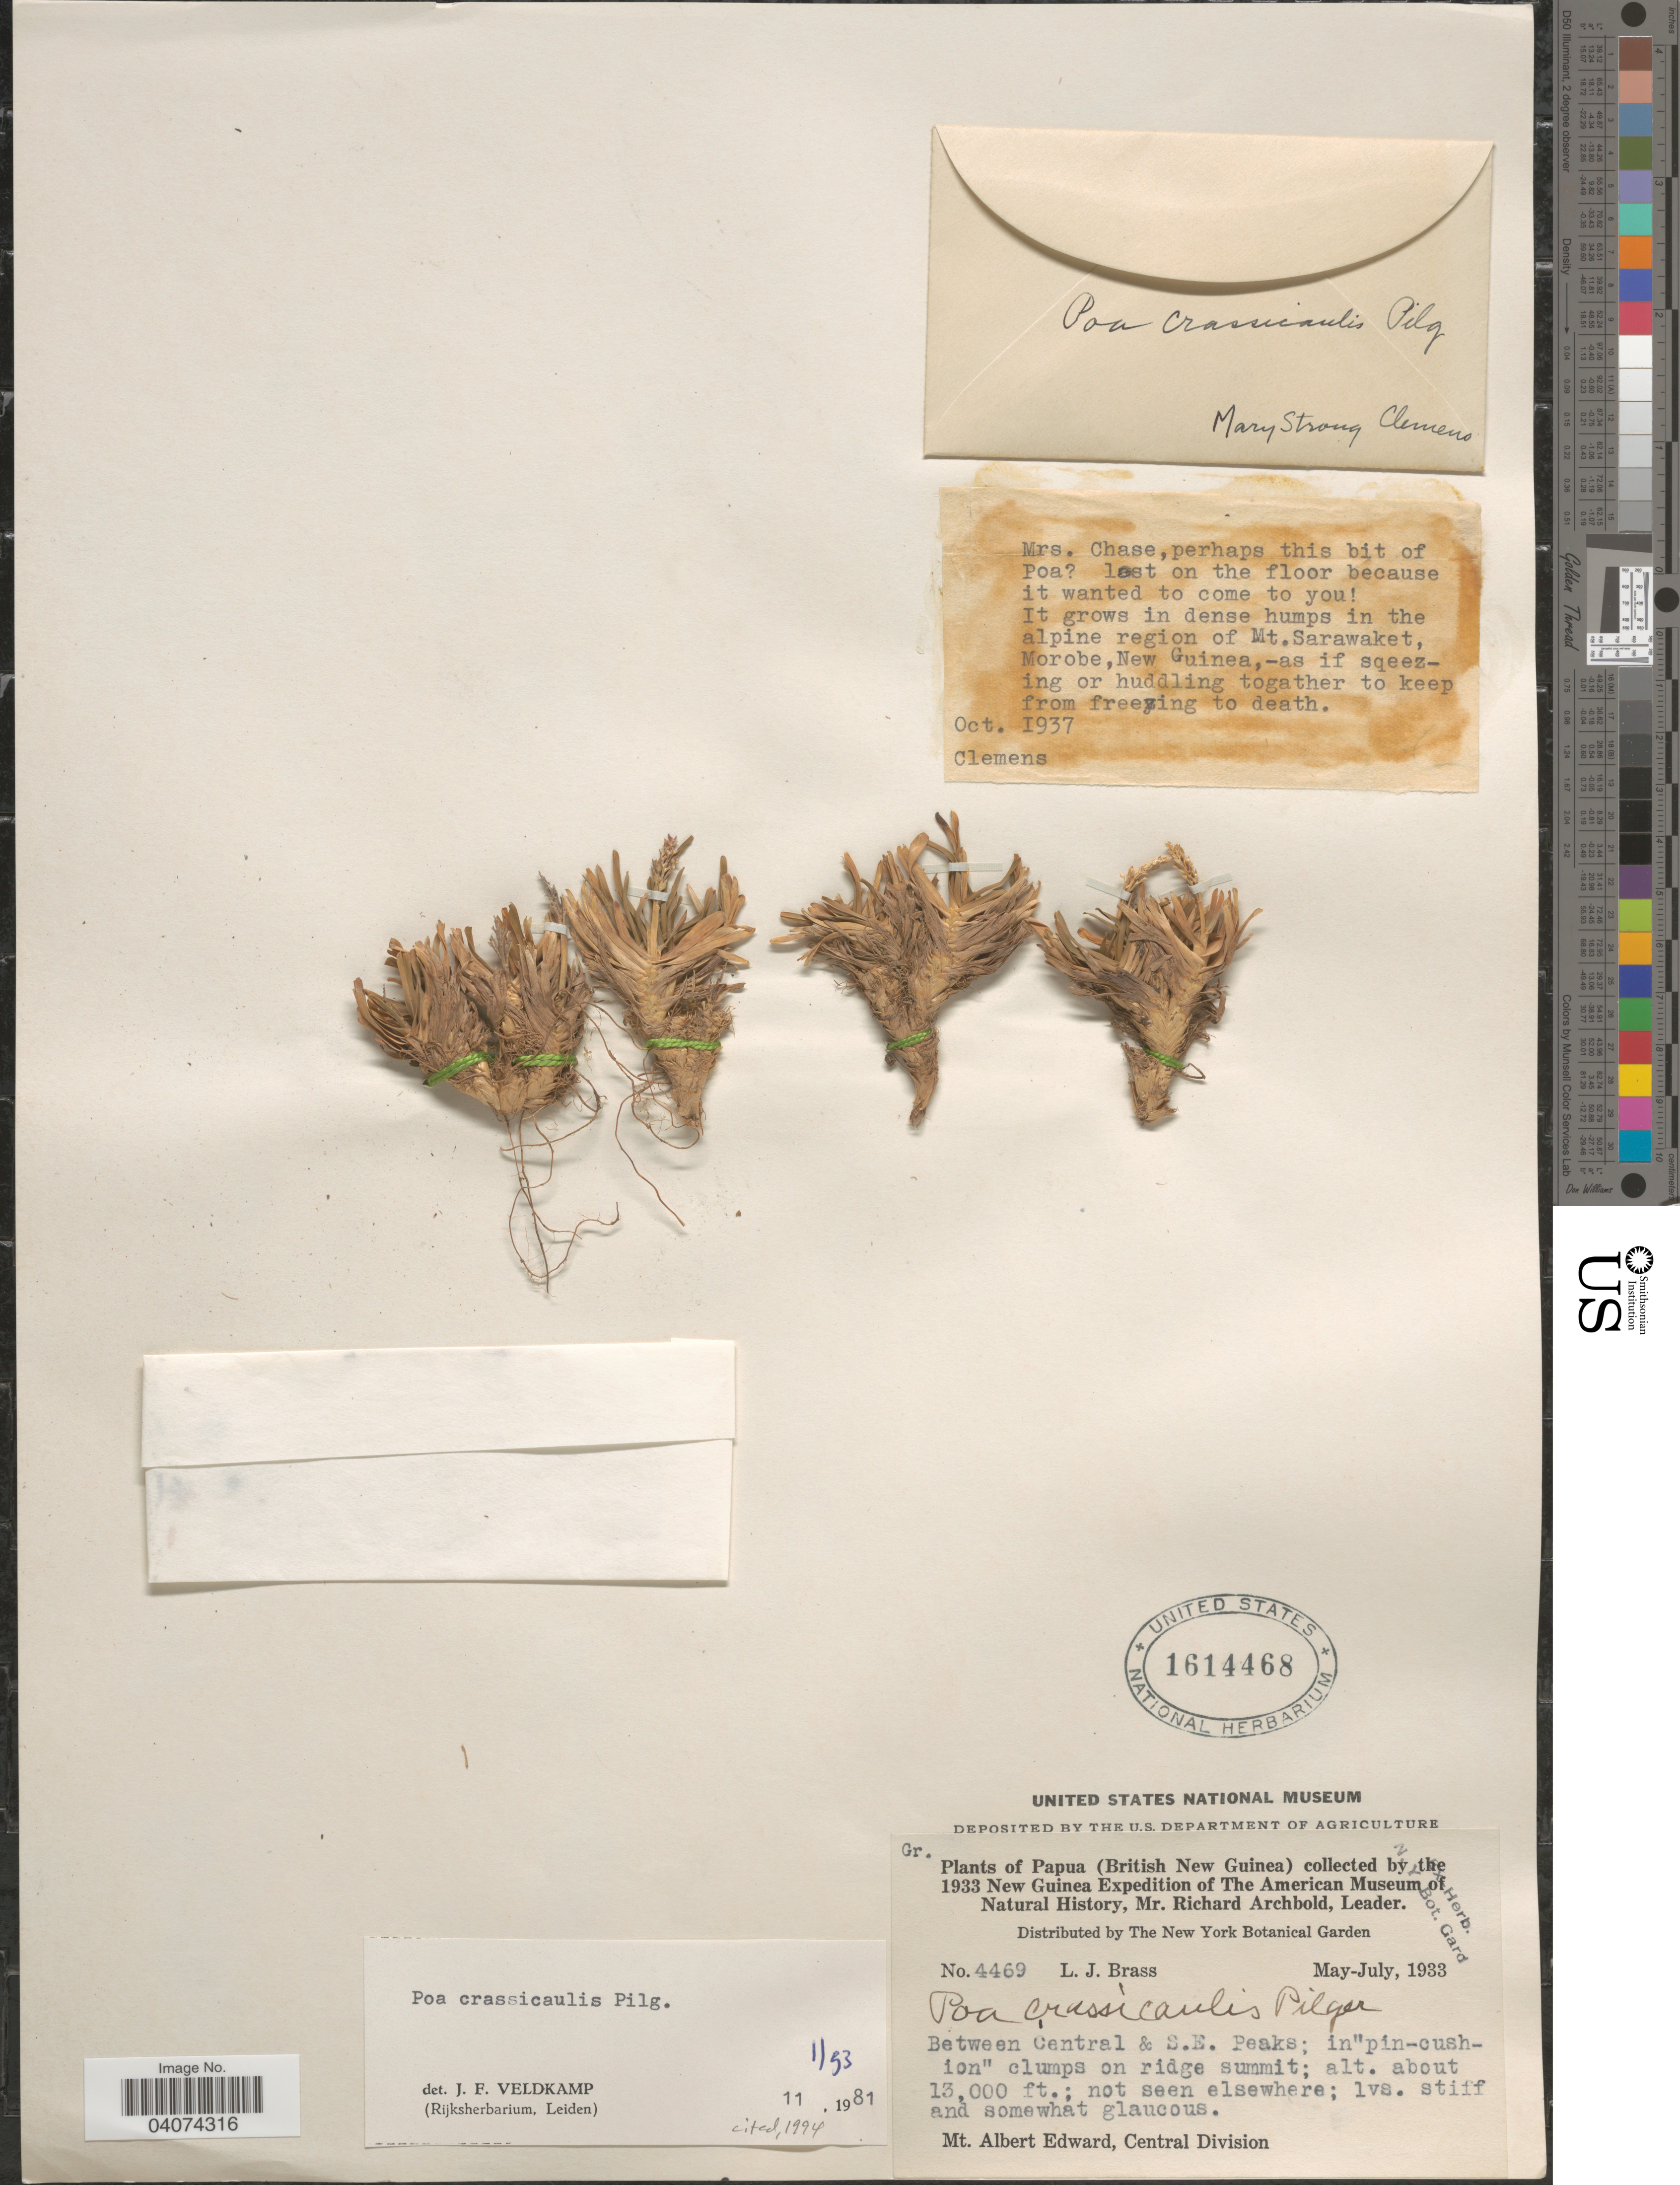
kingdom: Plantae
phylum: Tracheophyta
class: Liliopsida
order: Poales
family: Poaceae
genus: Poa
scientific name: Poa crassicaulis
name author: Pilg.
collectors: L. J. Brass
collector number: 4469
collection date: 1933-05/1933-07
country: Papua New Guinea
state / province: Central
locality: The 1933 New Guinea Expedition of The American Museum of Natural History. Mt. Albert Edward, Central Division. British New Guinea.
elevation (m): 3962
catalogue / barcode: US 1614468